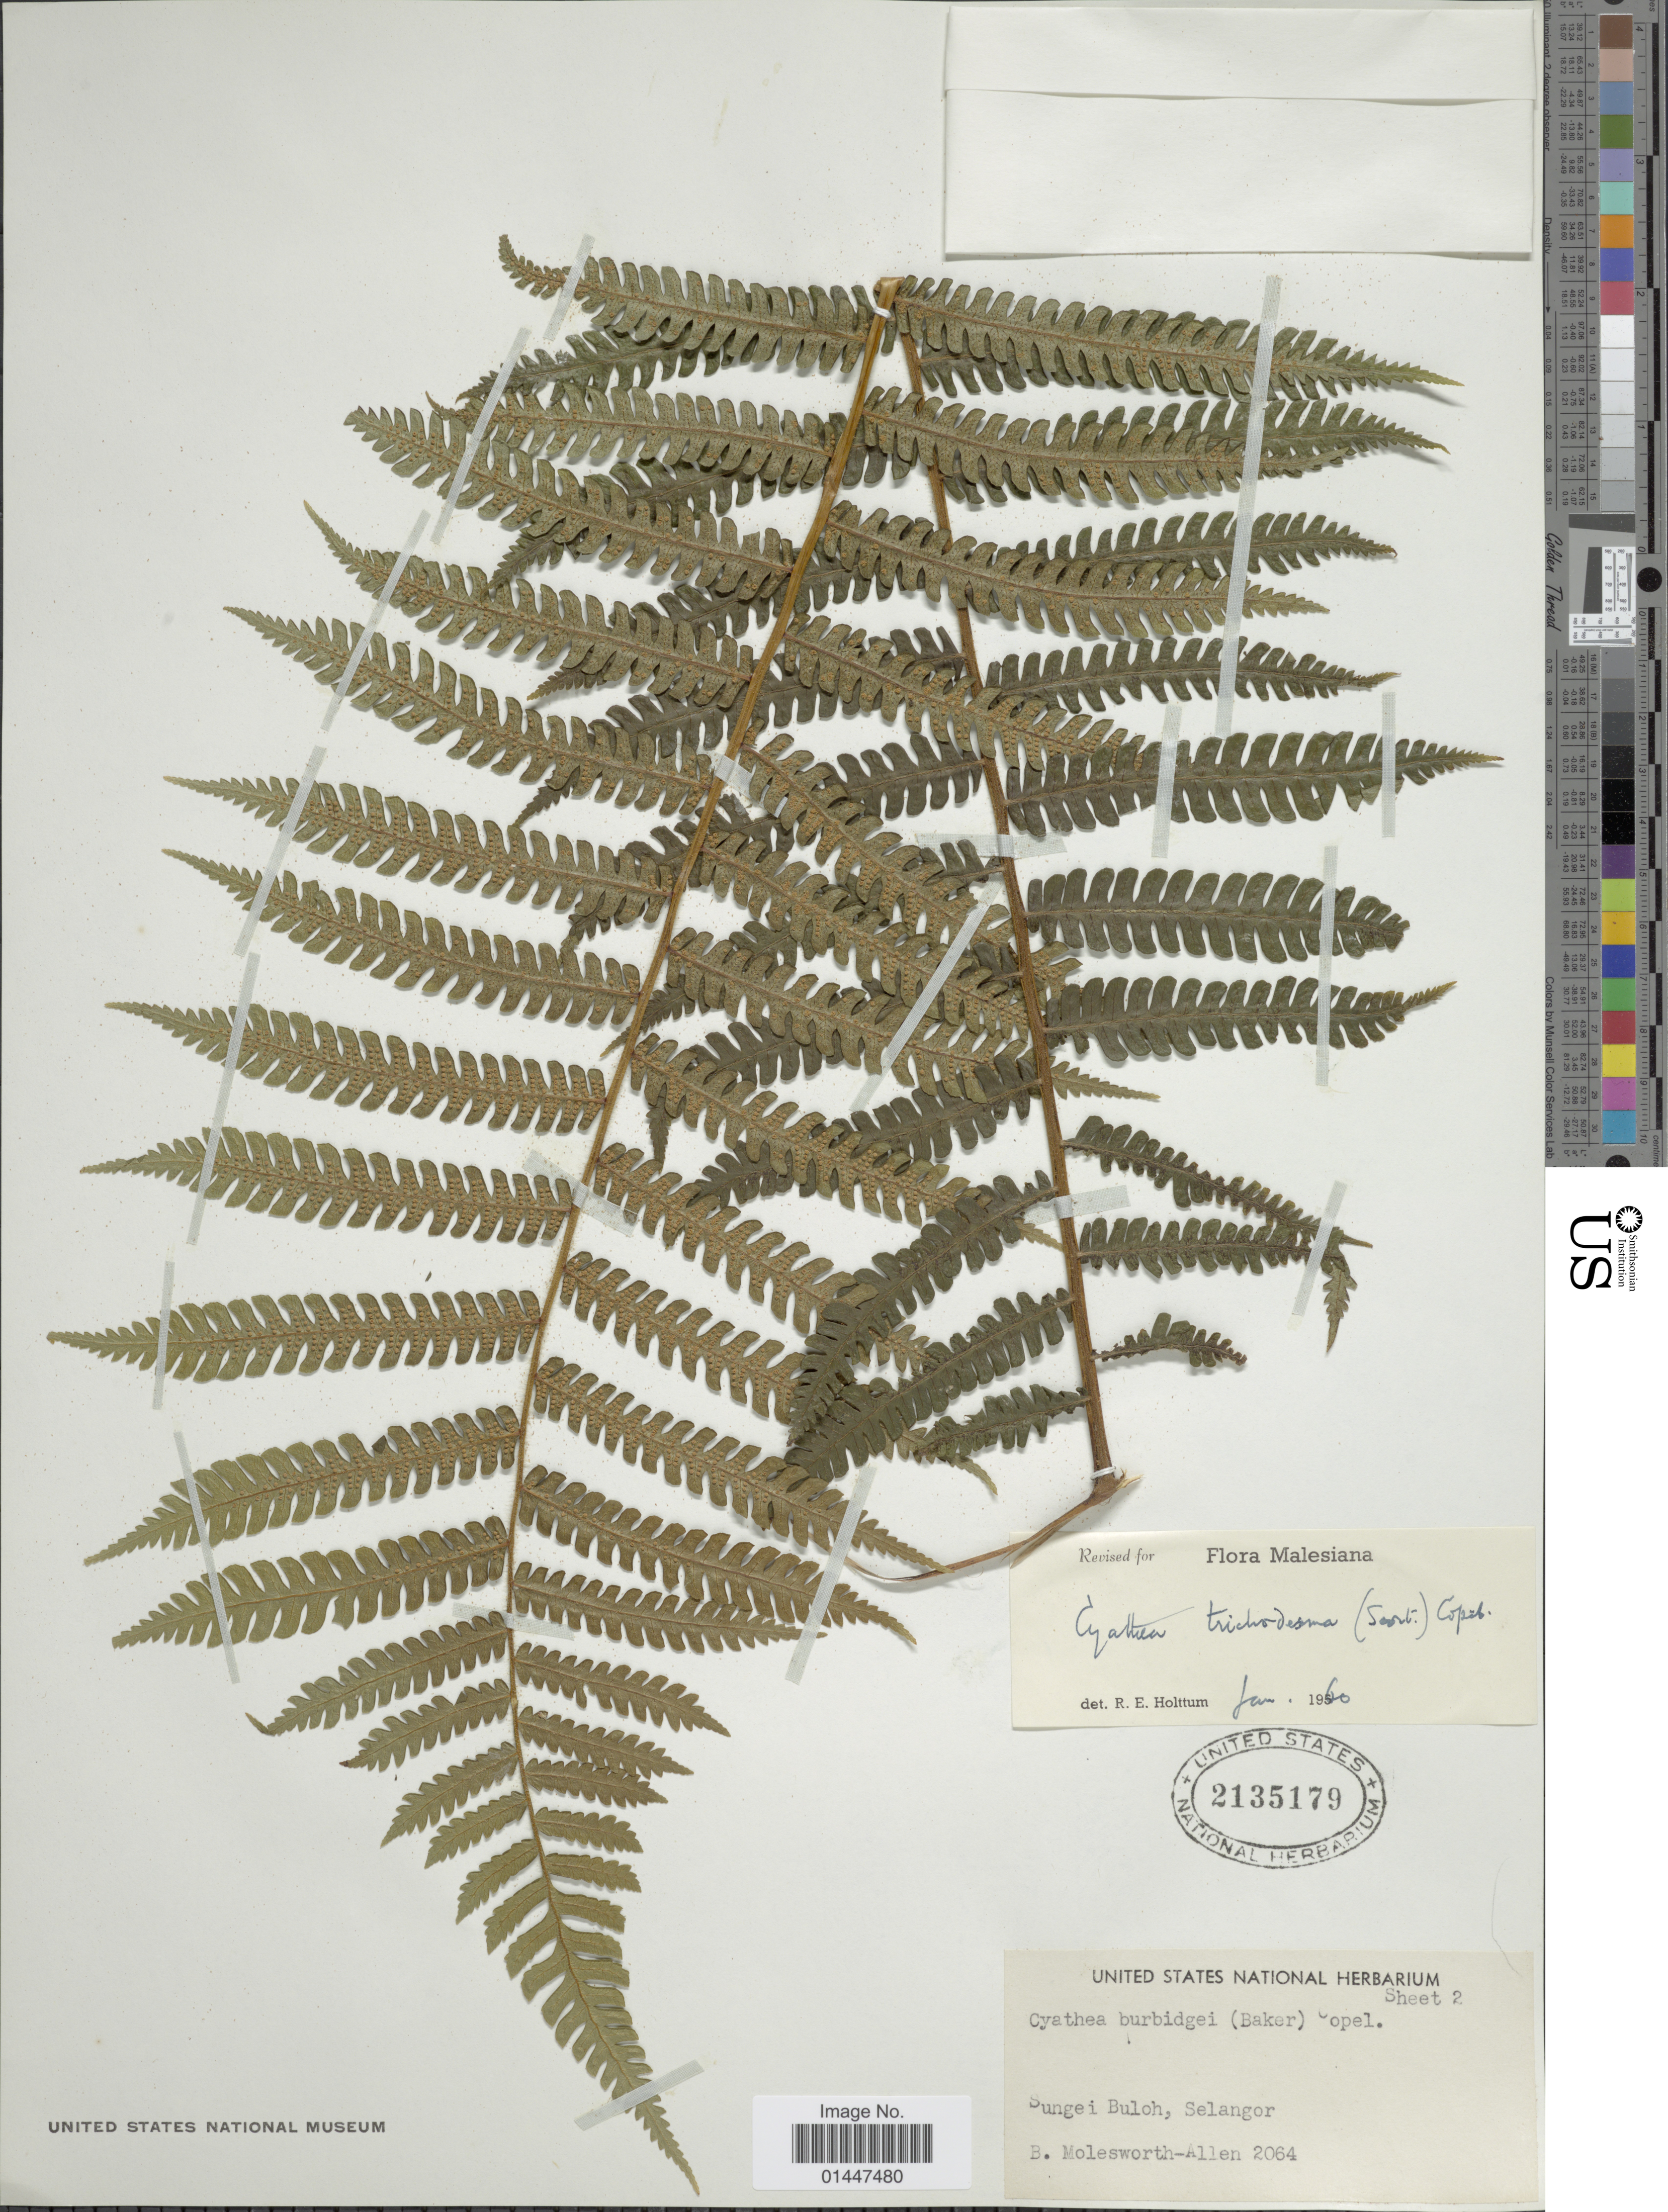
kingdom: Plantae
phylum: Tracheophyta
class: Polypodiopsida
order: Cyatheales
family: Cyatheaceae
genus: Sphaeropteris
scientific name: Sphaeropteris trichodesma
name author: (Scort. ex Bedd.) R.M. Tryon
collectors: B. E. G. Molesworth-Allen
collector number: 2064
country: Malaysia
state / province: Selangor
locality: Sungei Buloh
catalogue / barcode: US 2135179